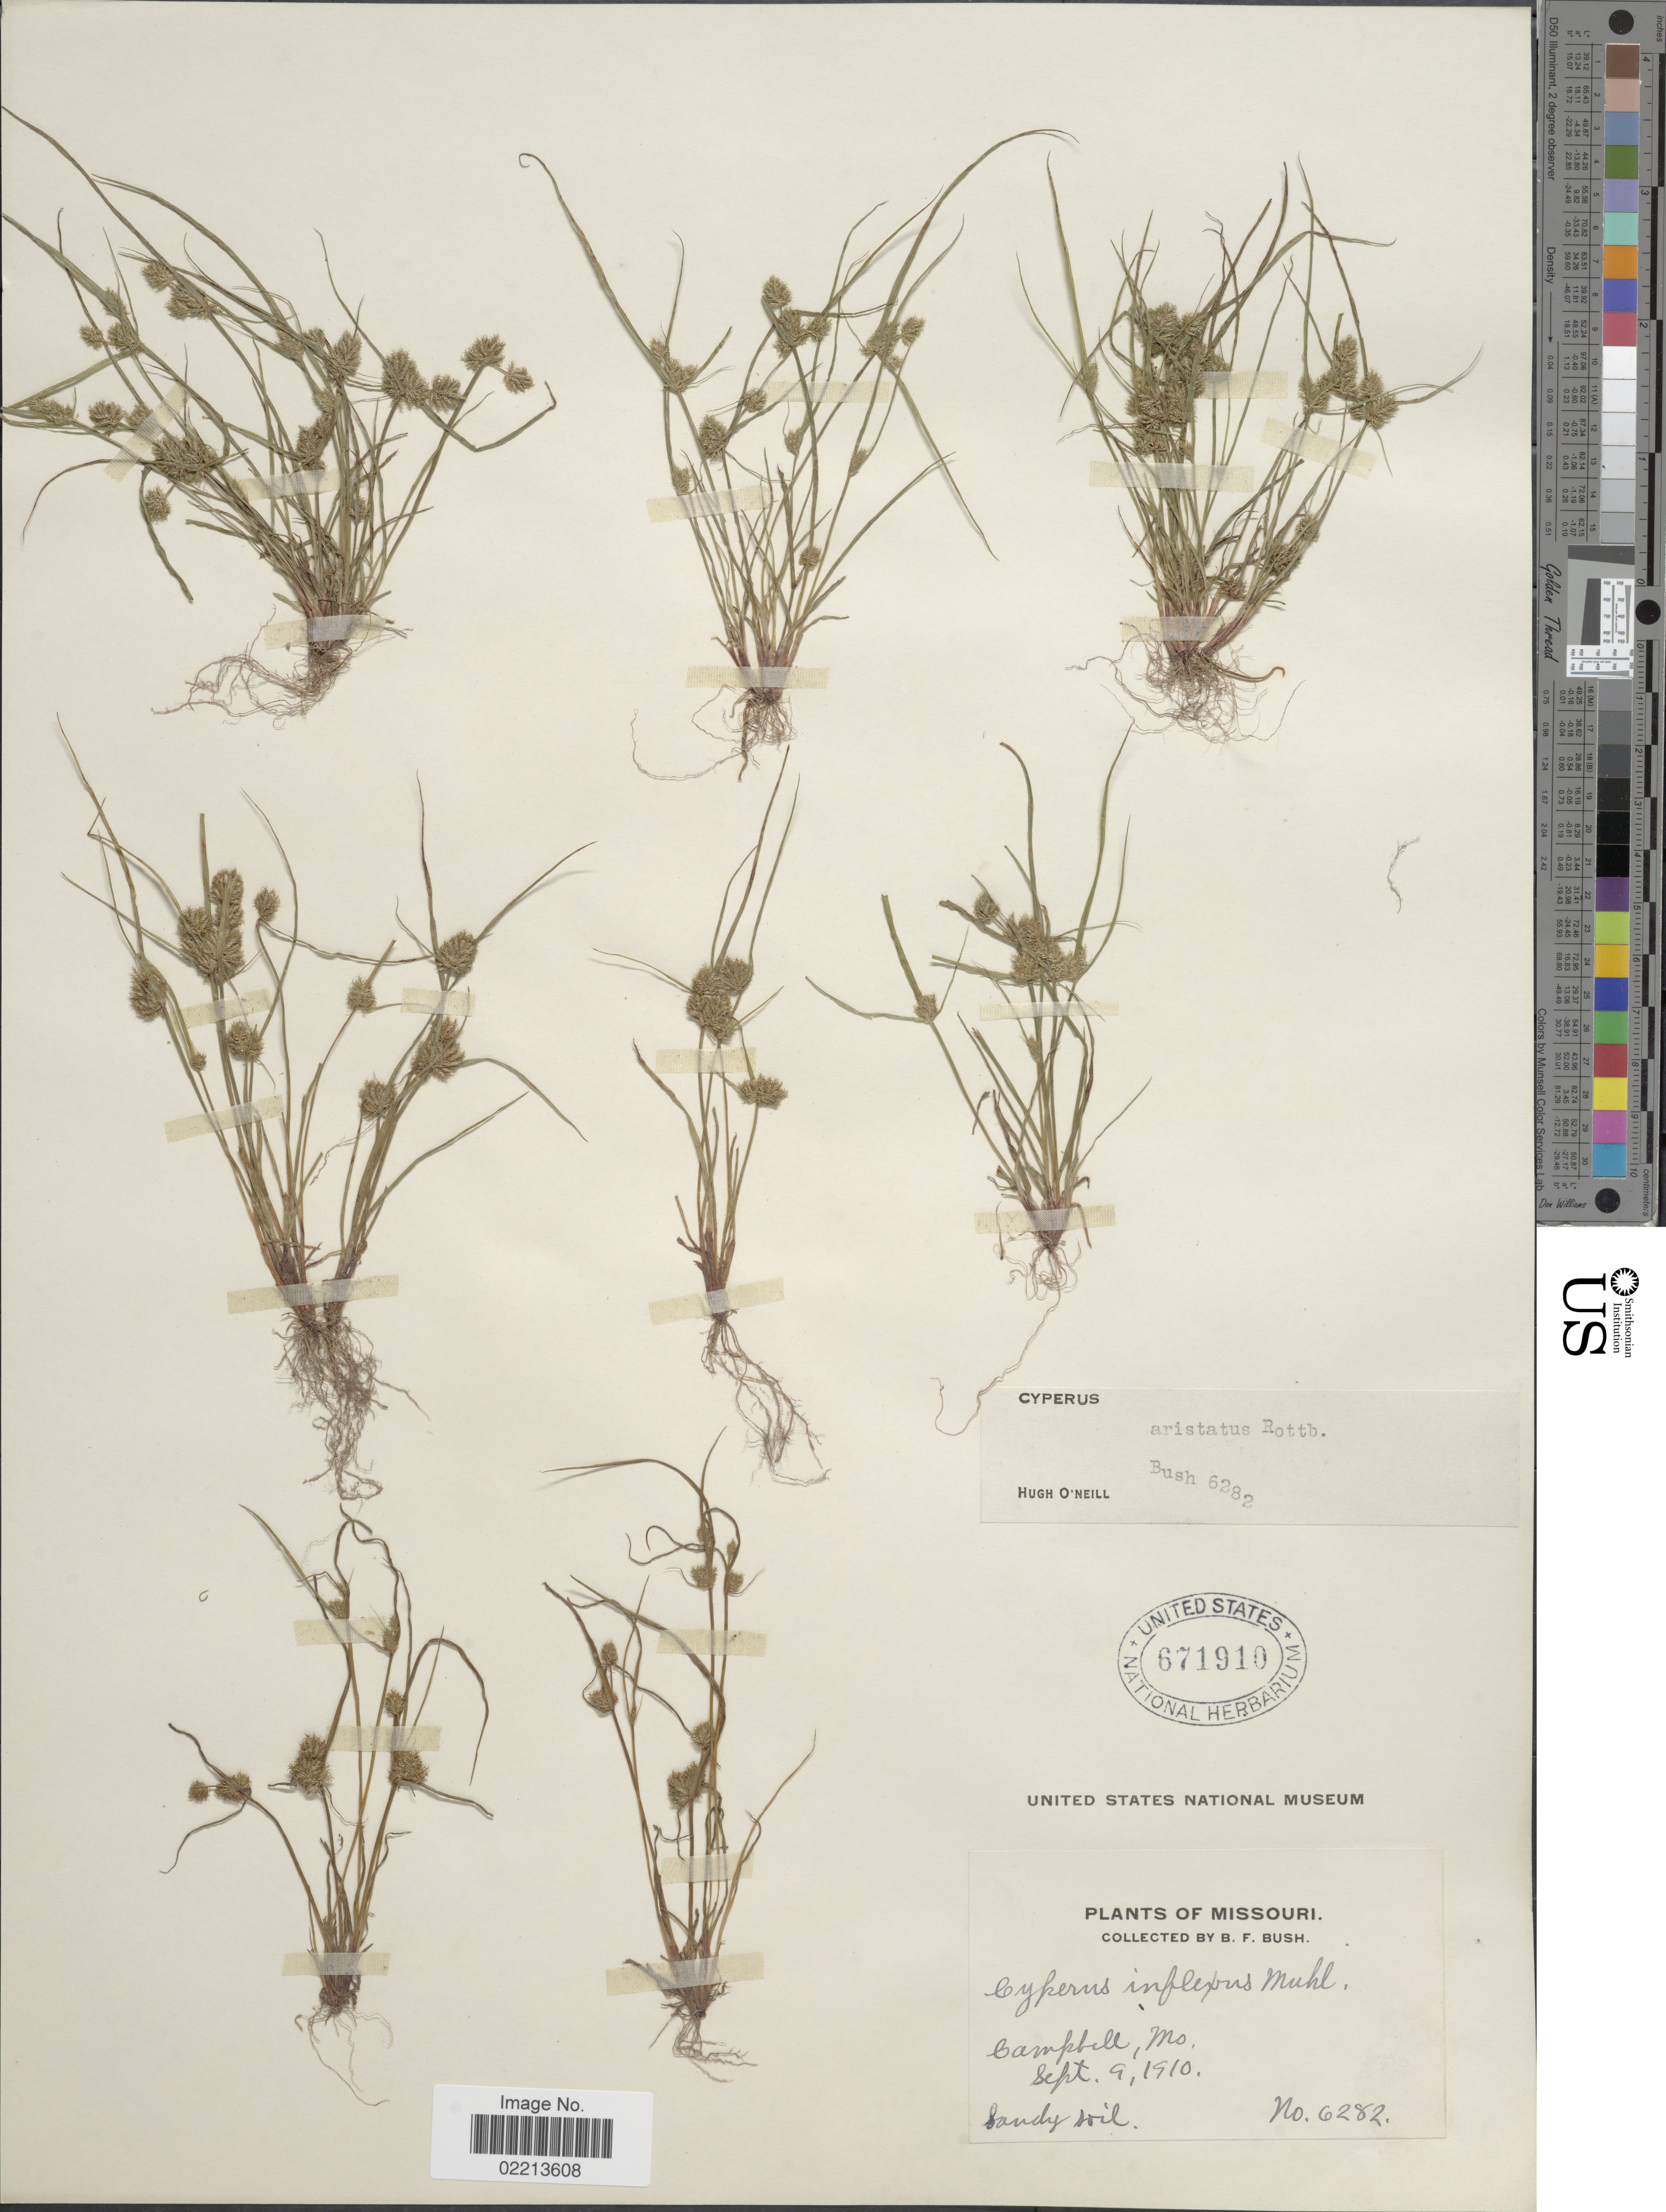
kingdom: Plantae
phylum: Tracheophyta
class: Liliopsida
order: Poales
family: Cyperaceae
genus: Cyperus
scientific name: Cyperus squarrosus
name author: L.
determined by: Strong, Mark T., (BOT), Smithsonian Institution - National Museum of Natural History (UNITED STATES)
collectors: B. F. Bush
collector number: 6282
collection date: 1910-09-09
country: United States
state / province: Missouri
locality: Campbell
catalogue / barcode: US 671910